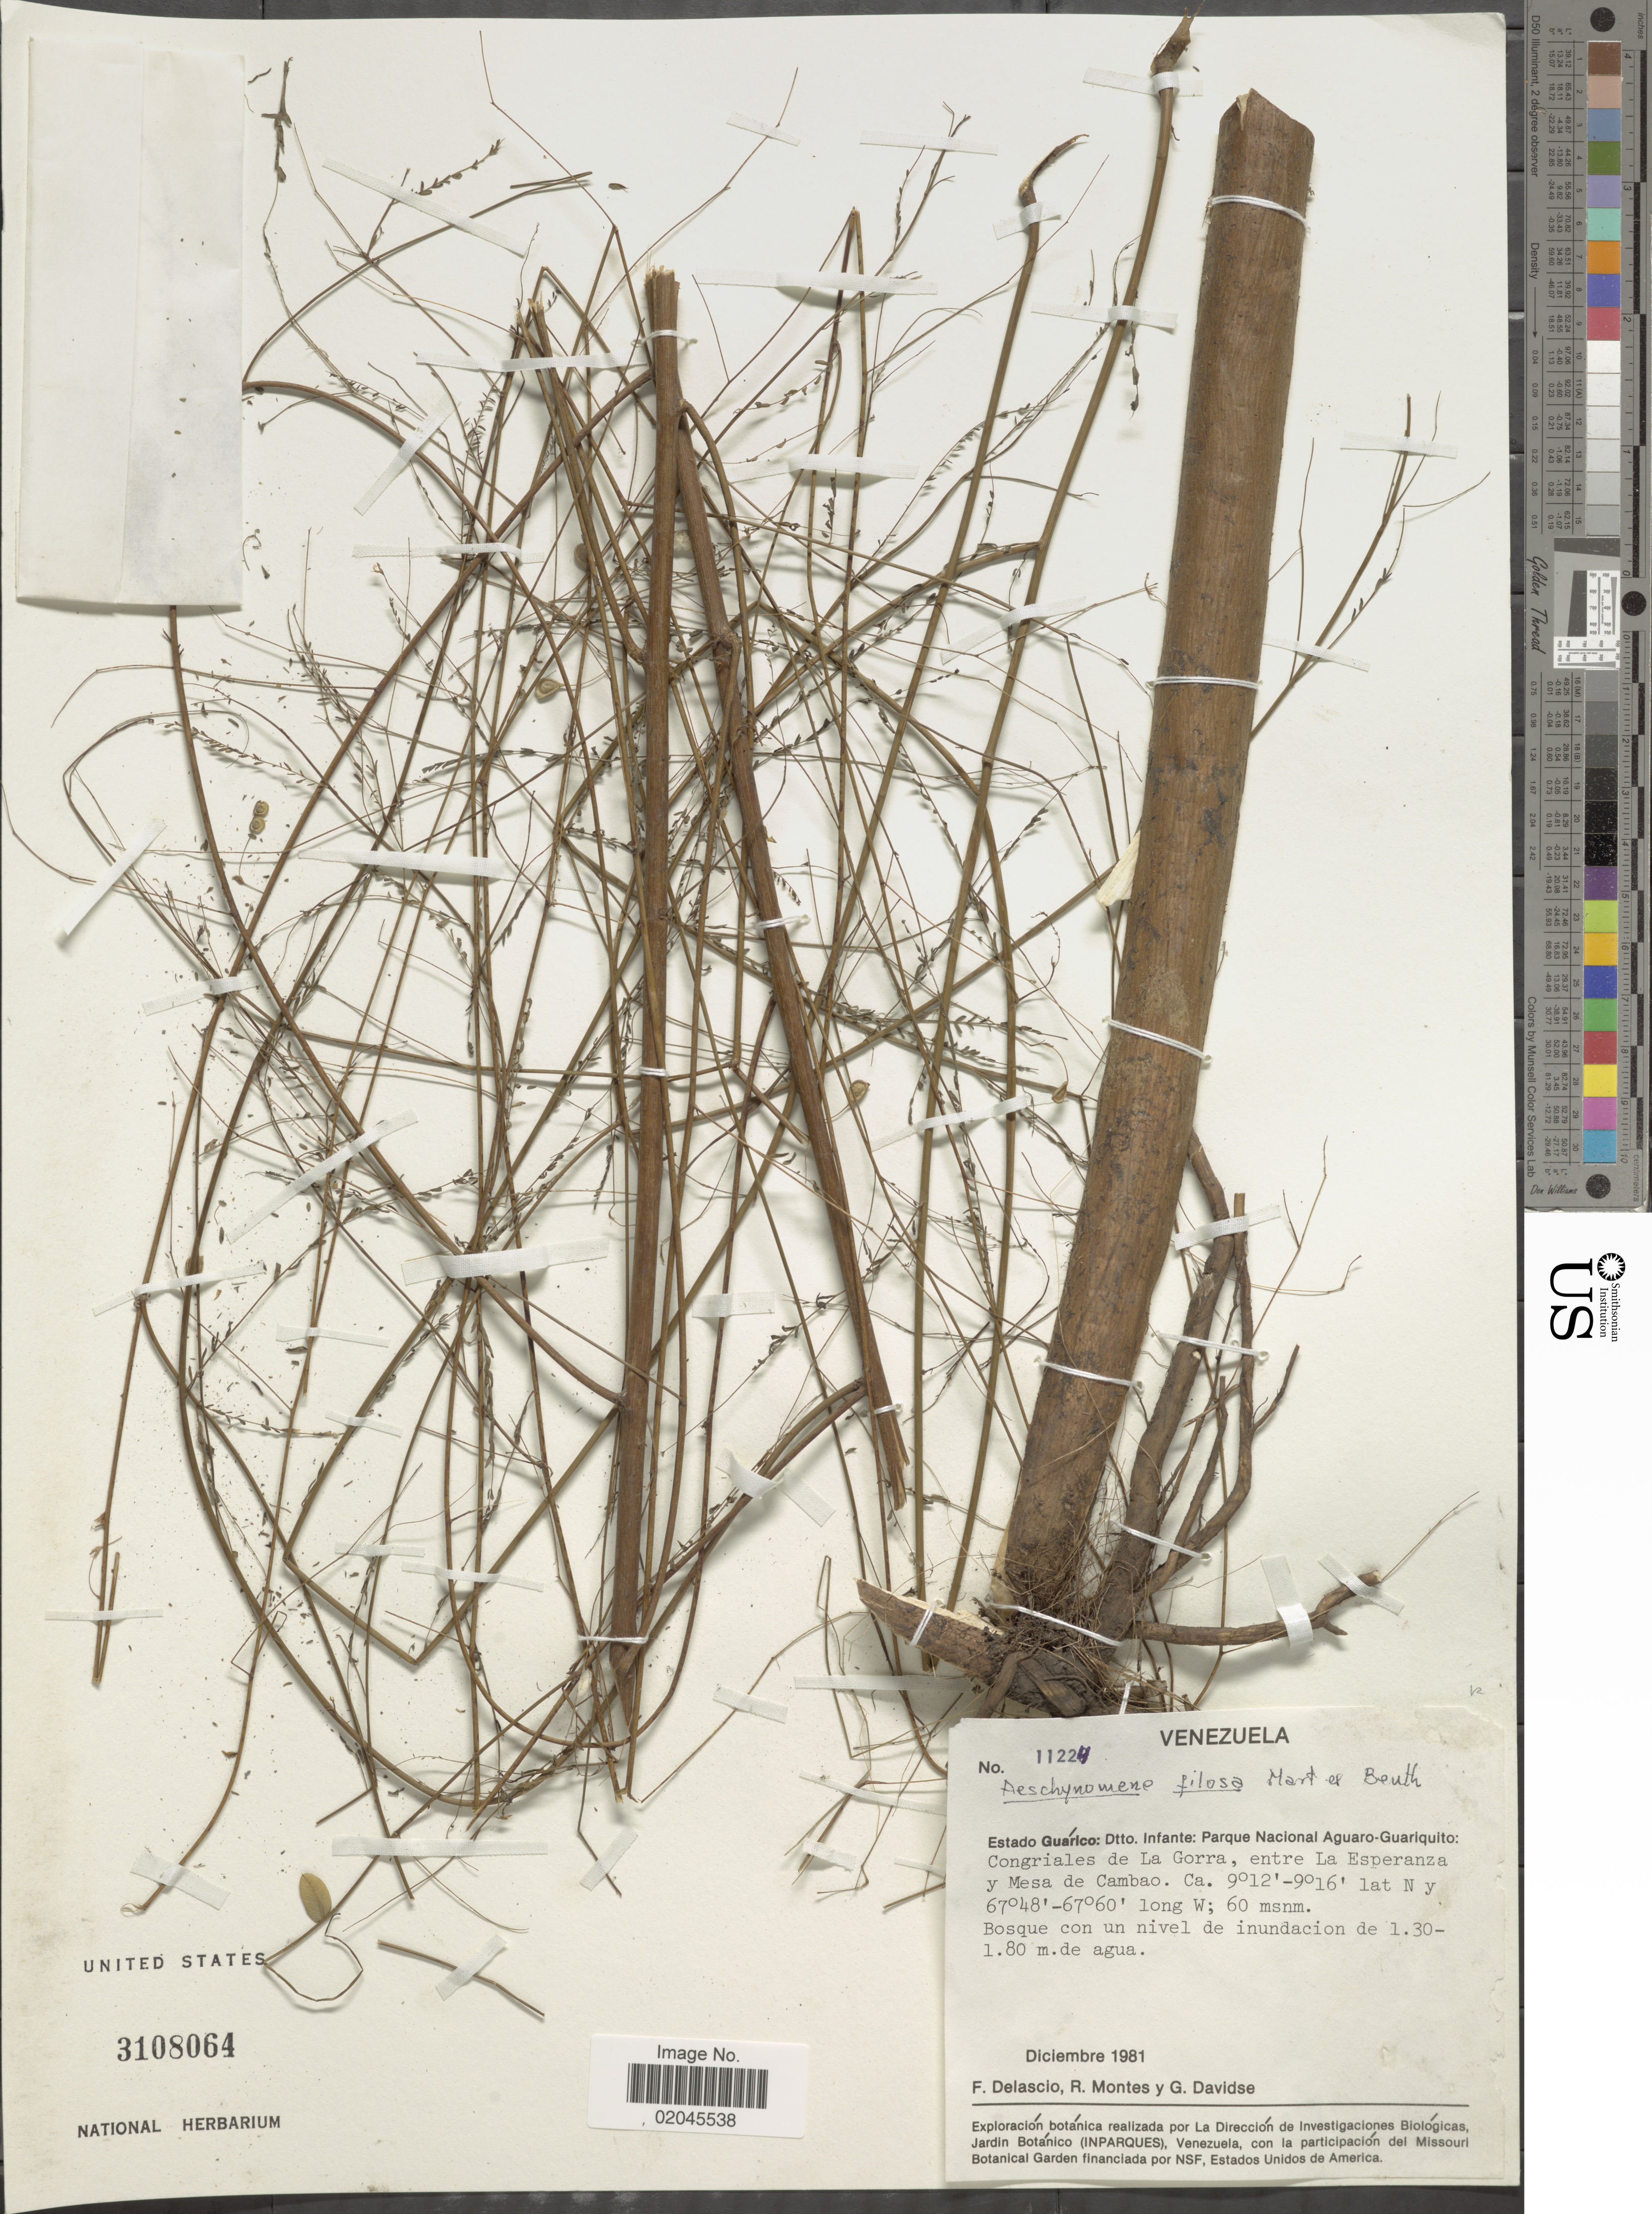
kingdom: Plantae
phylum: Tracheophyta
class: Magnoliopsida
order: Fabales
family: Fabaceae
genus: Aeschynomene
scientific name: Aeschynomene filosa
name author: Mart. ex Benth.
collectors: F. Delascio C., R. Montes & G. Davidse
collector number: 11224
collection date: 1981-12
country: Venezuela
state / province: Guarico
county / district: Leonardo Infante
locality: Dtto. Infante: Parque Nacional Aguaro-Guariquito: Congriales de La Gorra, entre La Esperanza y Mesa de Cambao.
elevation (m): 60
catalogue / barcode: US 3108064